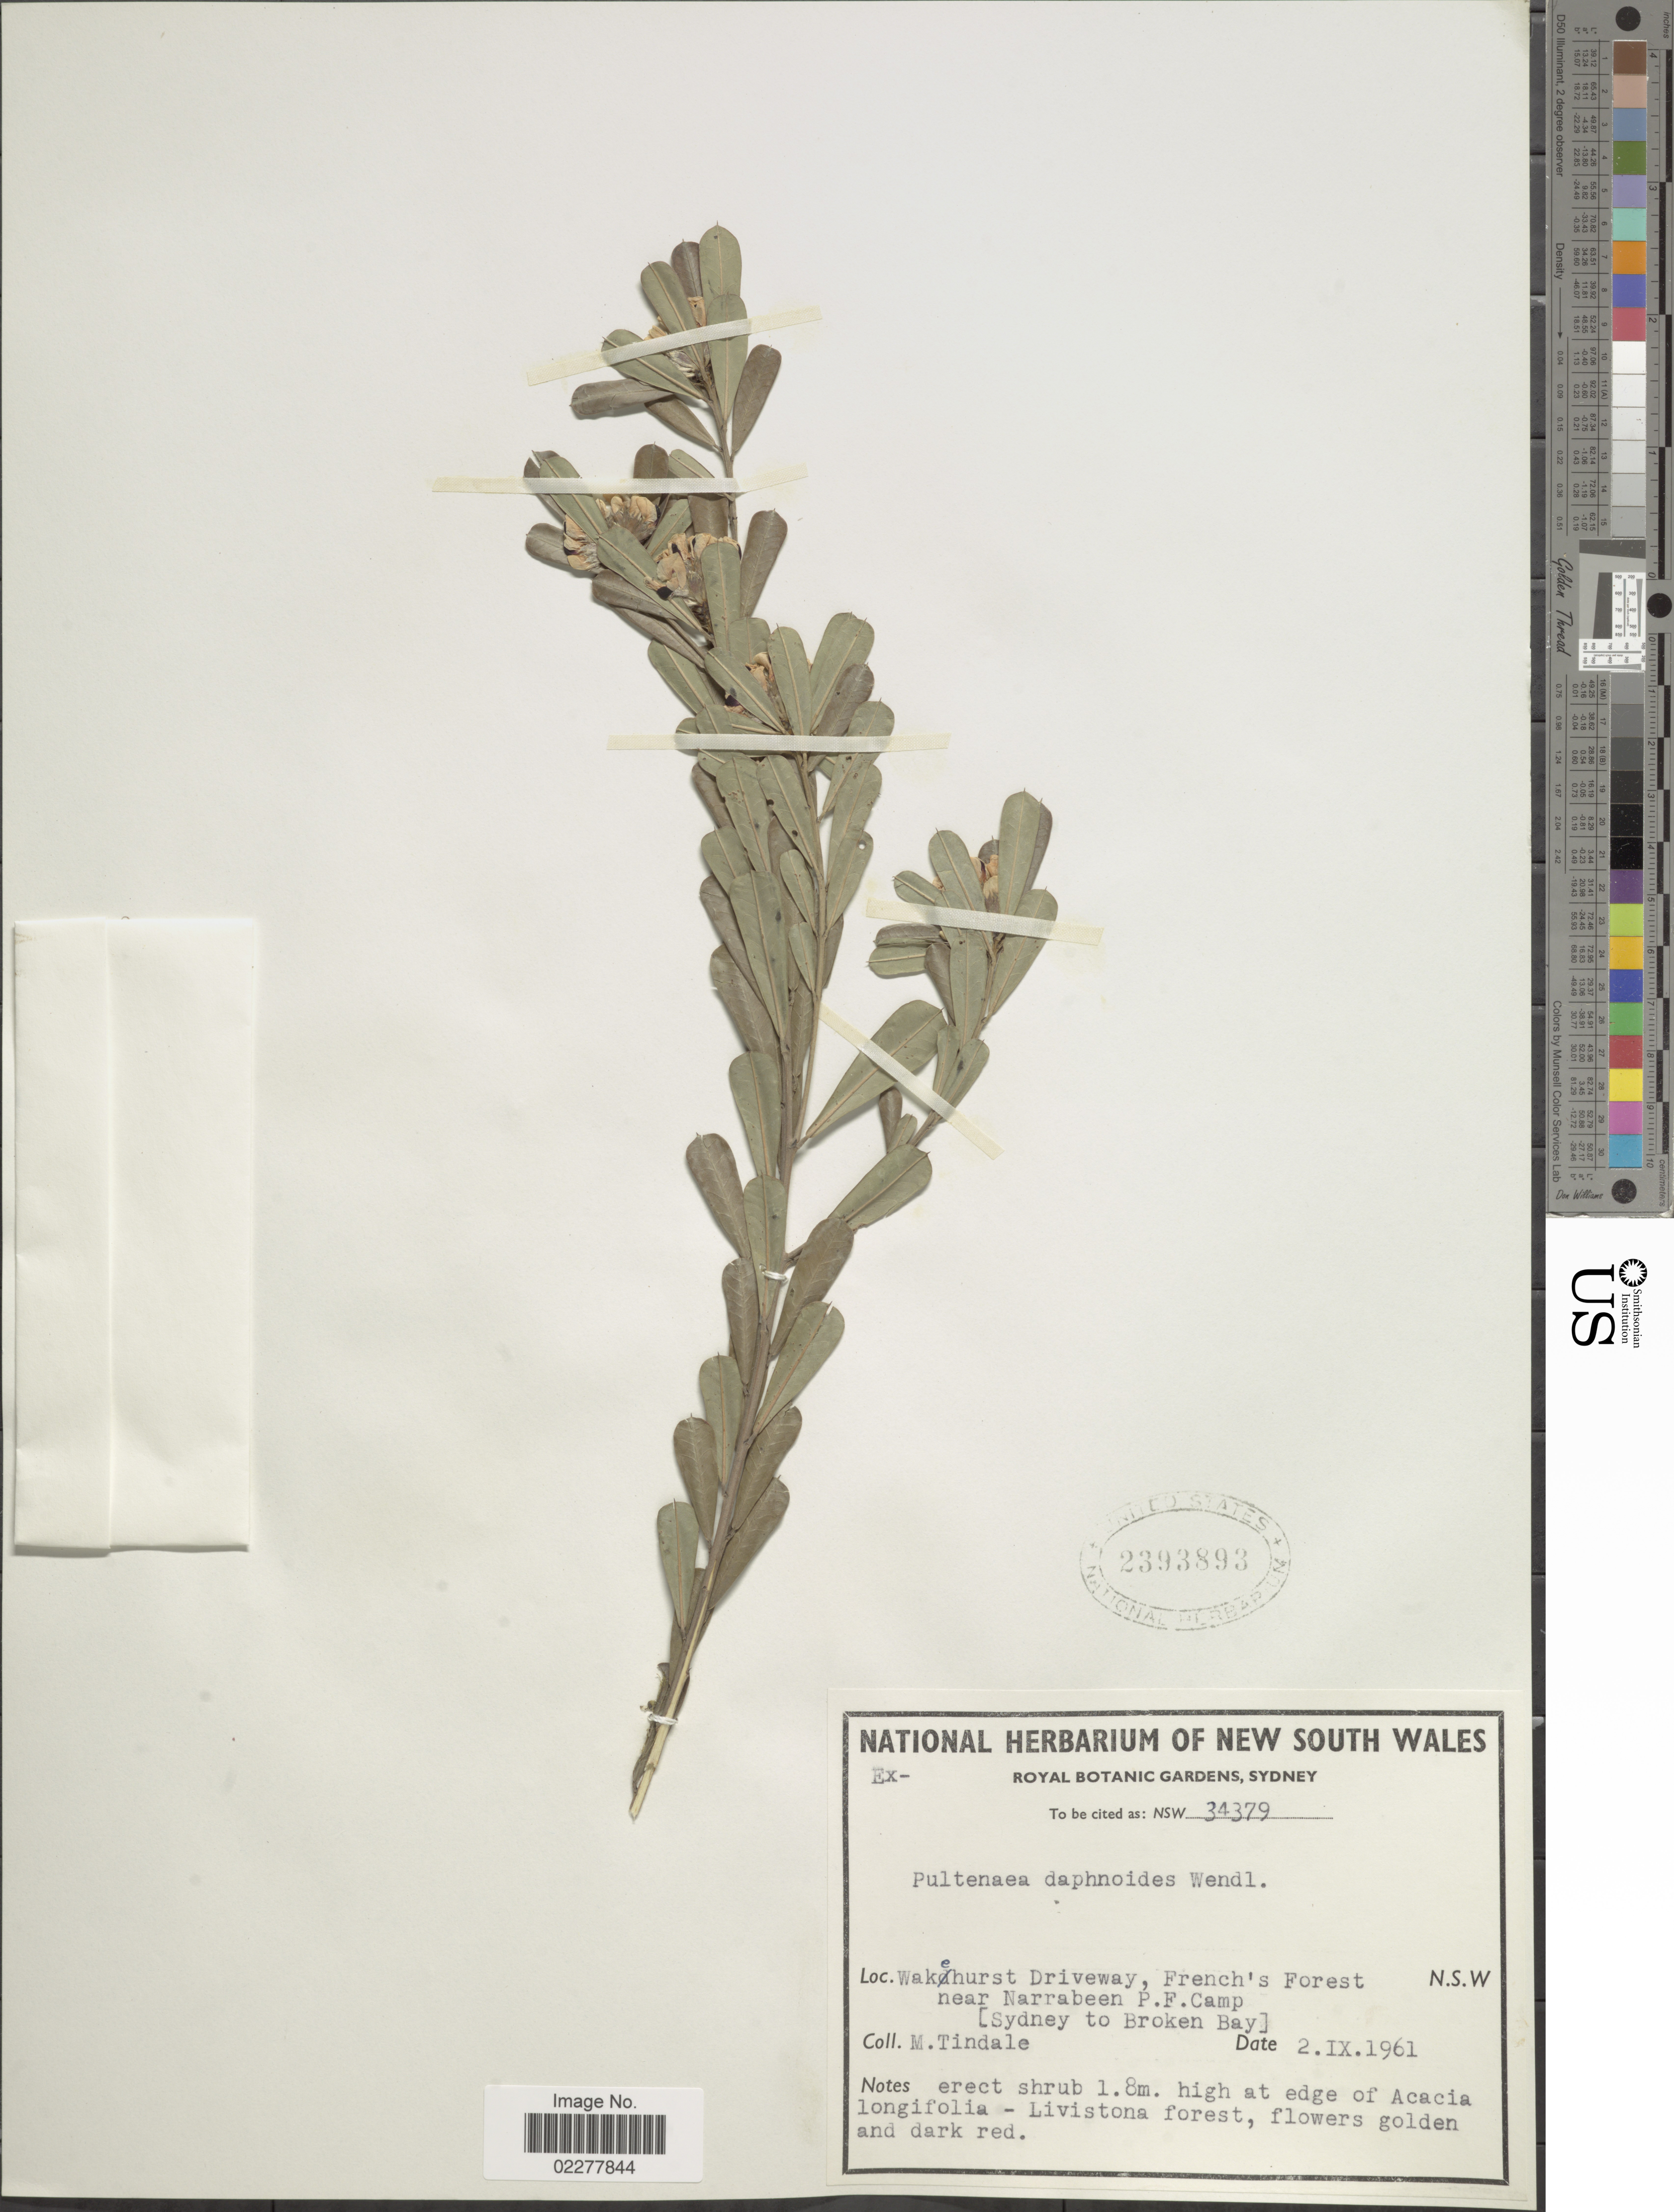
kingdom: Plantae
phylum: Tracheophyta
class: Magnoliopsida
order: Fabales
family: Fabaceae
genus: Pultenaea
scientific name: Pultenaea daphnoides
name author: J.C. Wendl.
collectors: M. D. Tindale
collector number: NSW 34379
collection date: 1961-09-02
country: Australia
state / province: New South Wales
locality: Wakehurst Driveway, French's Forest near Narrabeen P.F. Camp (Sydney to Broken Bay). N.S.W.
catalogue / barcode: US 2393893